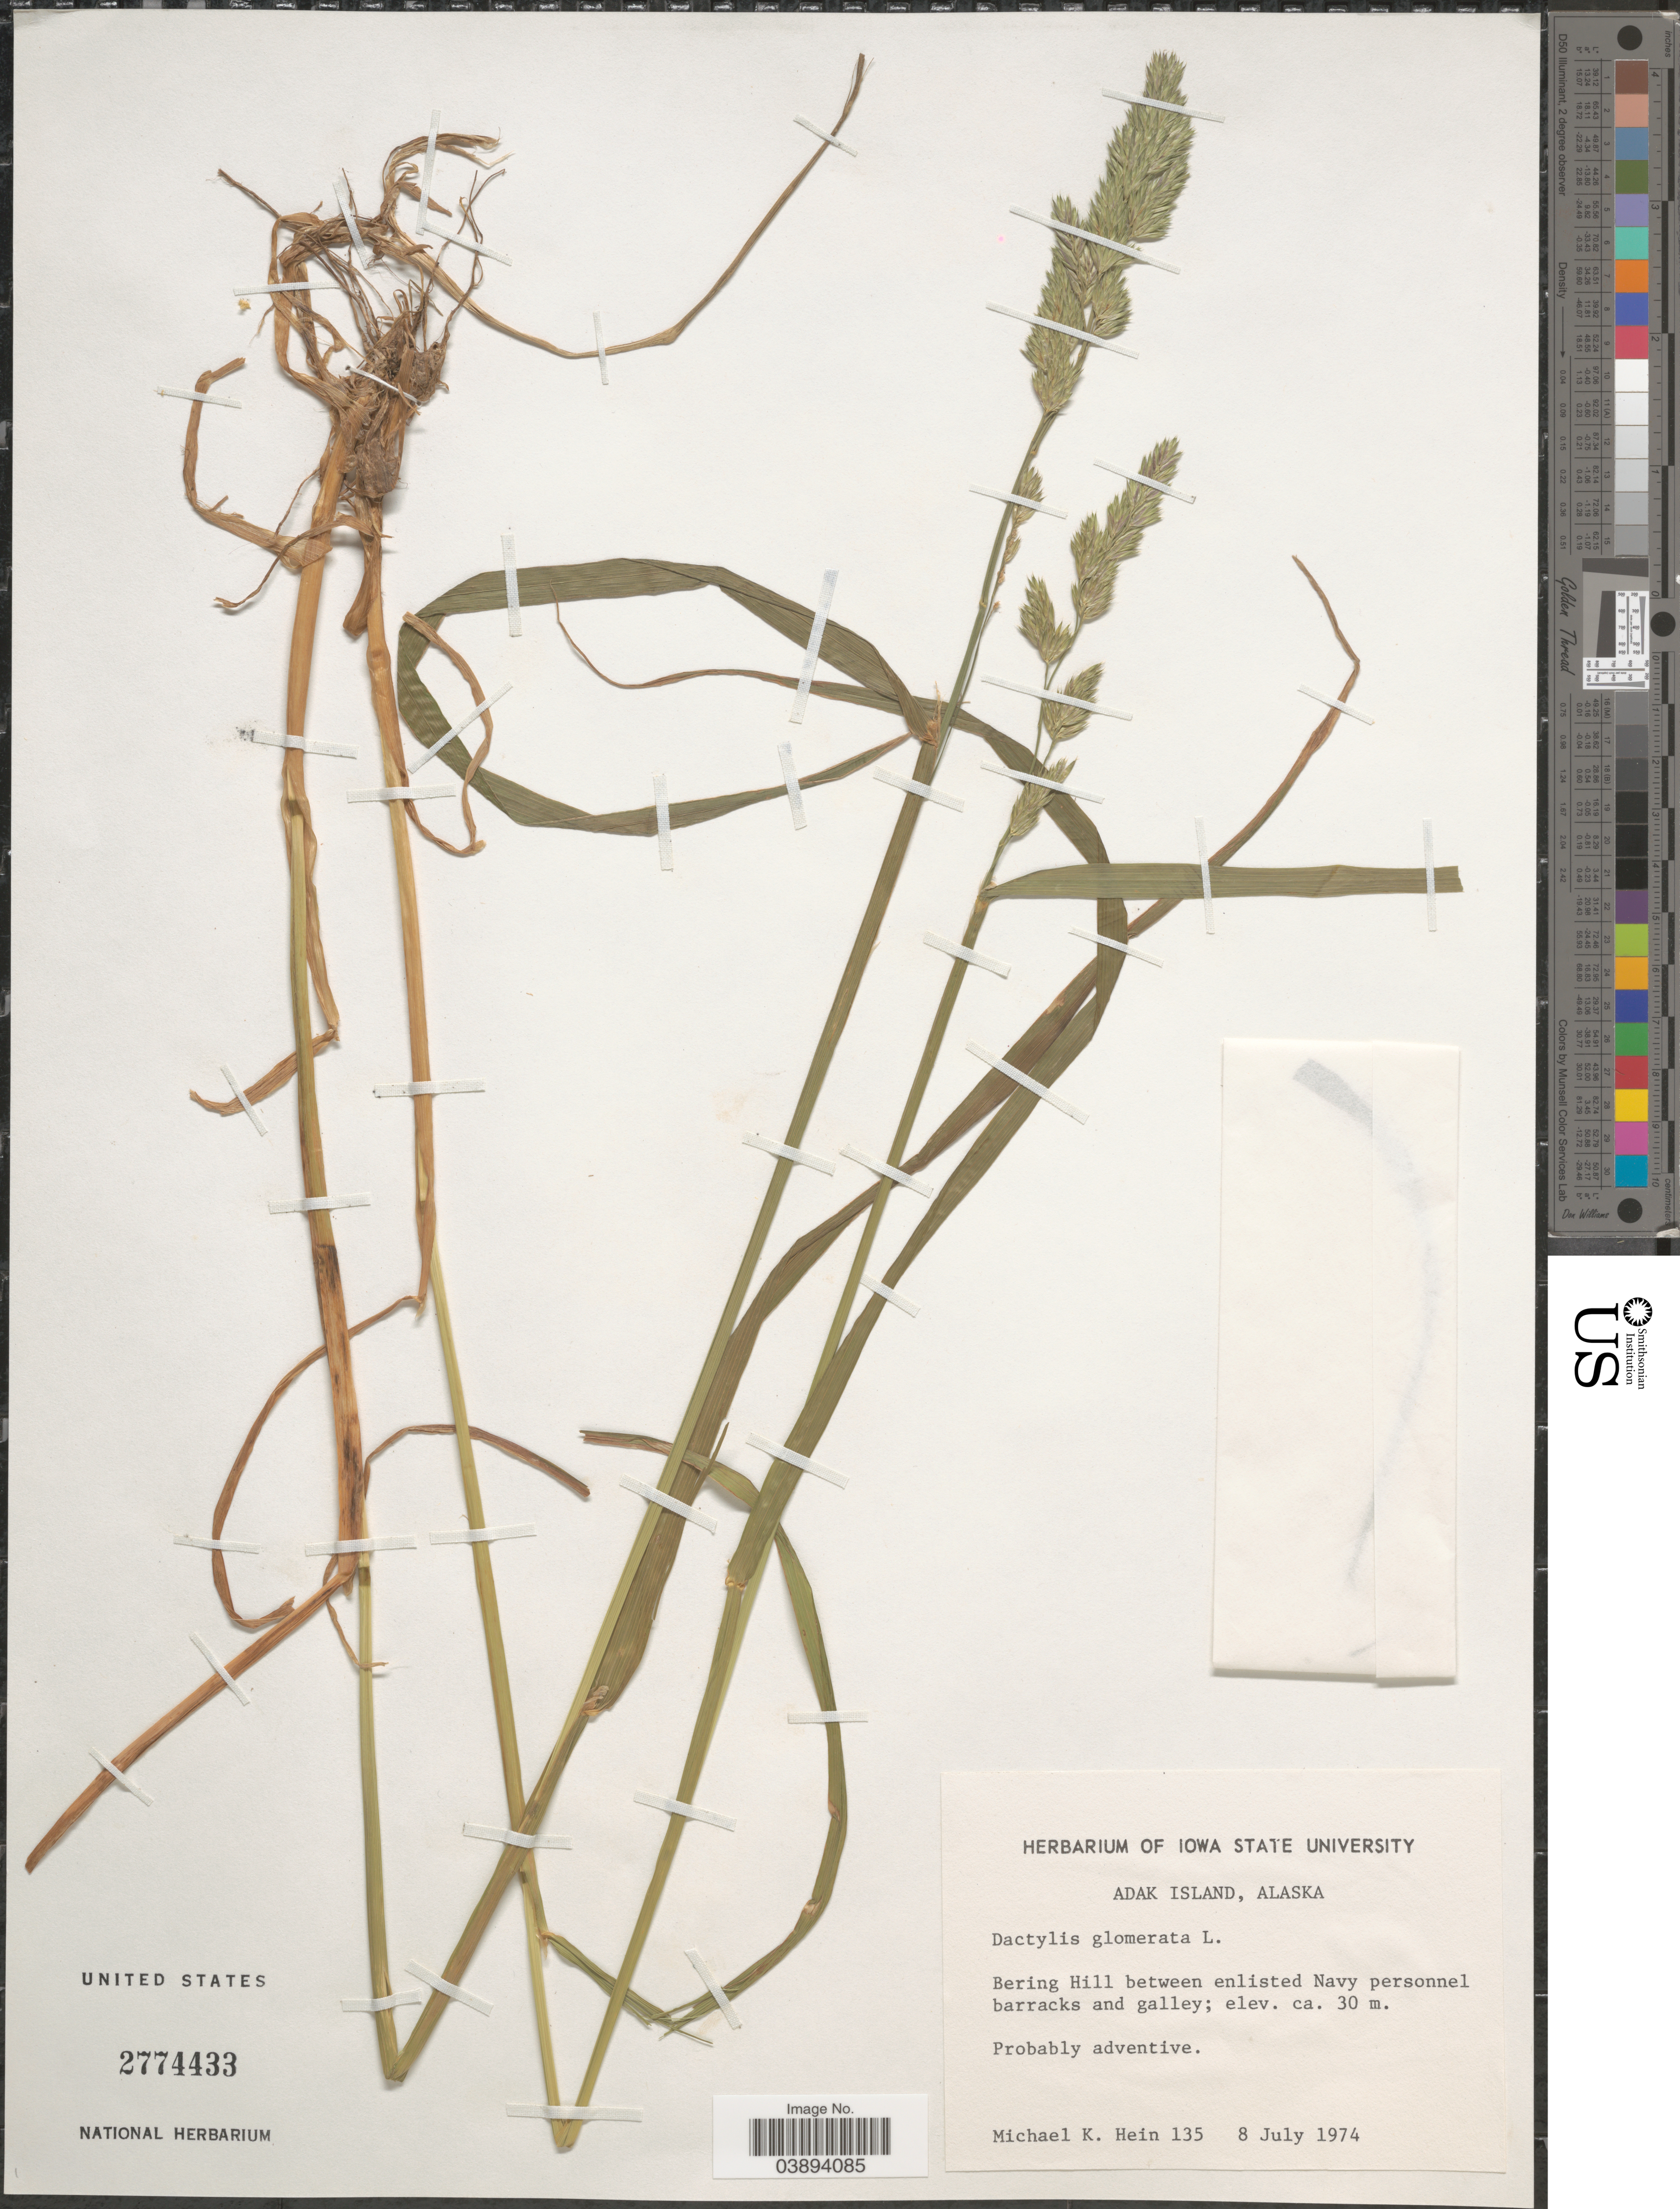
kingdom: Plantae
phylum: Tracheophyta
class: Liliopsida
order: Poales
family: Poaceae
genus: Dactylis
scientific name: Dactylis glomerata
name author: L.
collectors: M. Hein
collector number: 135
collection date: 1974-07-08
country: United States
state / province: Alaska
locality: Adak Island. Bering Hill between enlisted Navy personnel barracks and galley.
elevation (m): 30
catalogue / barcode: US 2774433